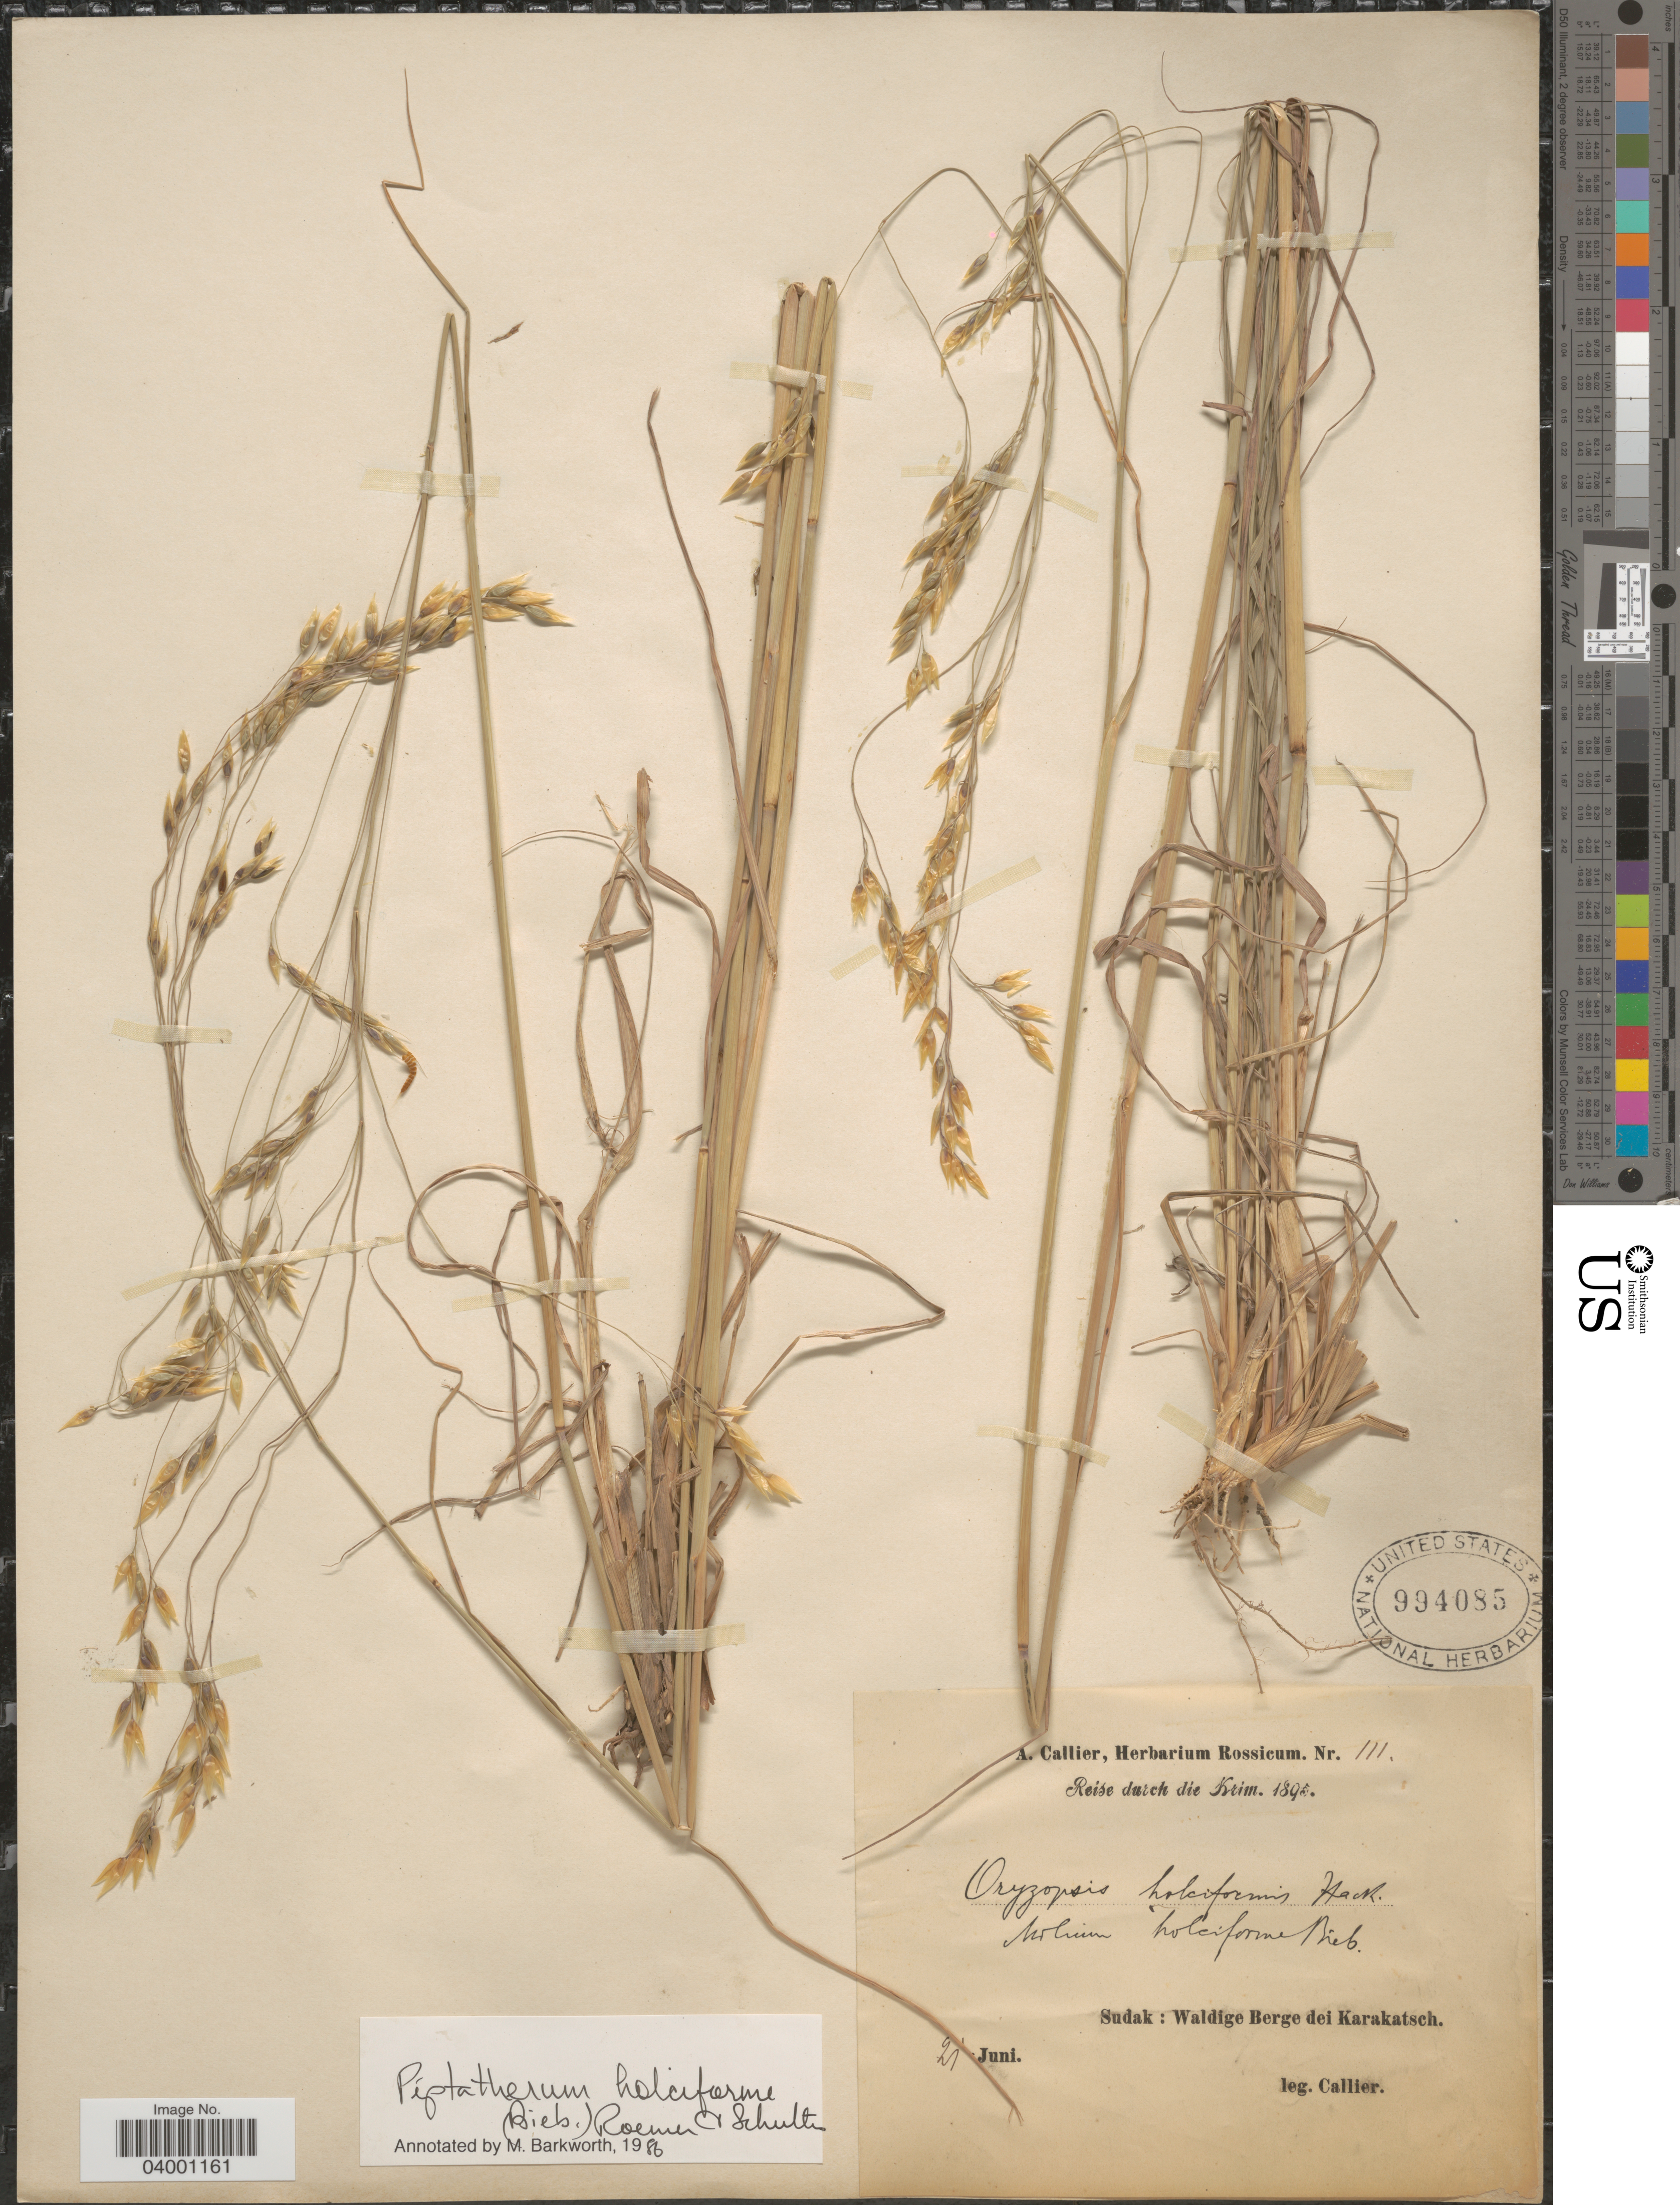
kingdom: Plantae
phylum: Tracheophyta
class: Liliopsida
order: Poales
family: Poaceae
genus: Piptatherum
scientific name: Piptatherum holciforme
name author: (M. Bieb.) Roem. & Schult.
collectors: A. Callier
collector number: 111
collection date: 1895-06-21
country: Ukraine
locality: Sudak: Waldige Berge dei Karakatsch.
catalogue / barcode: US 994085